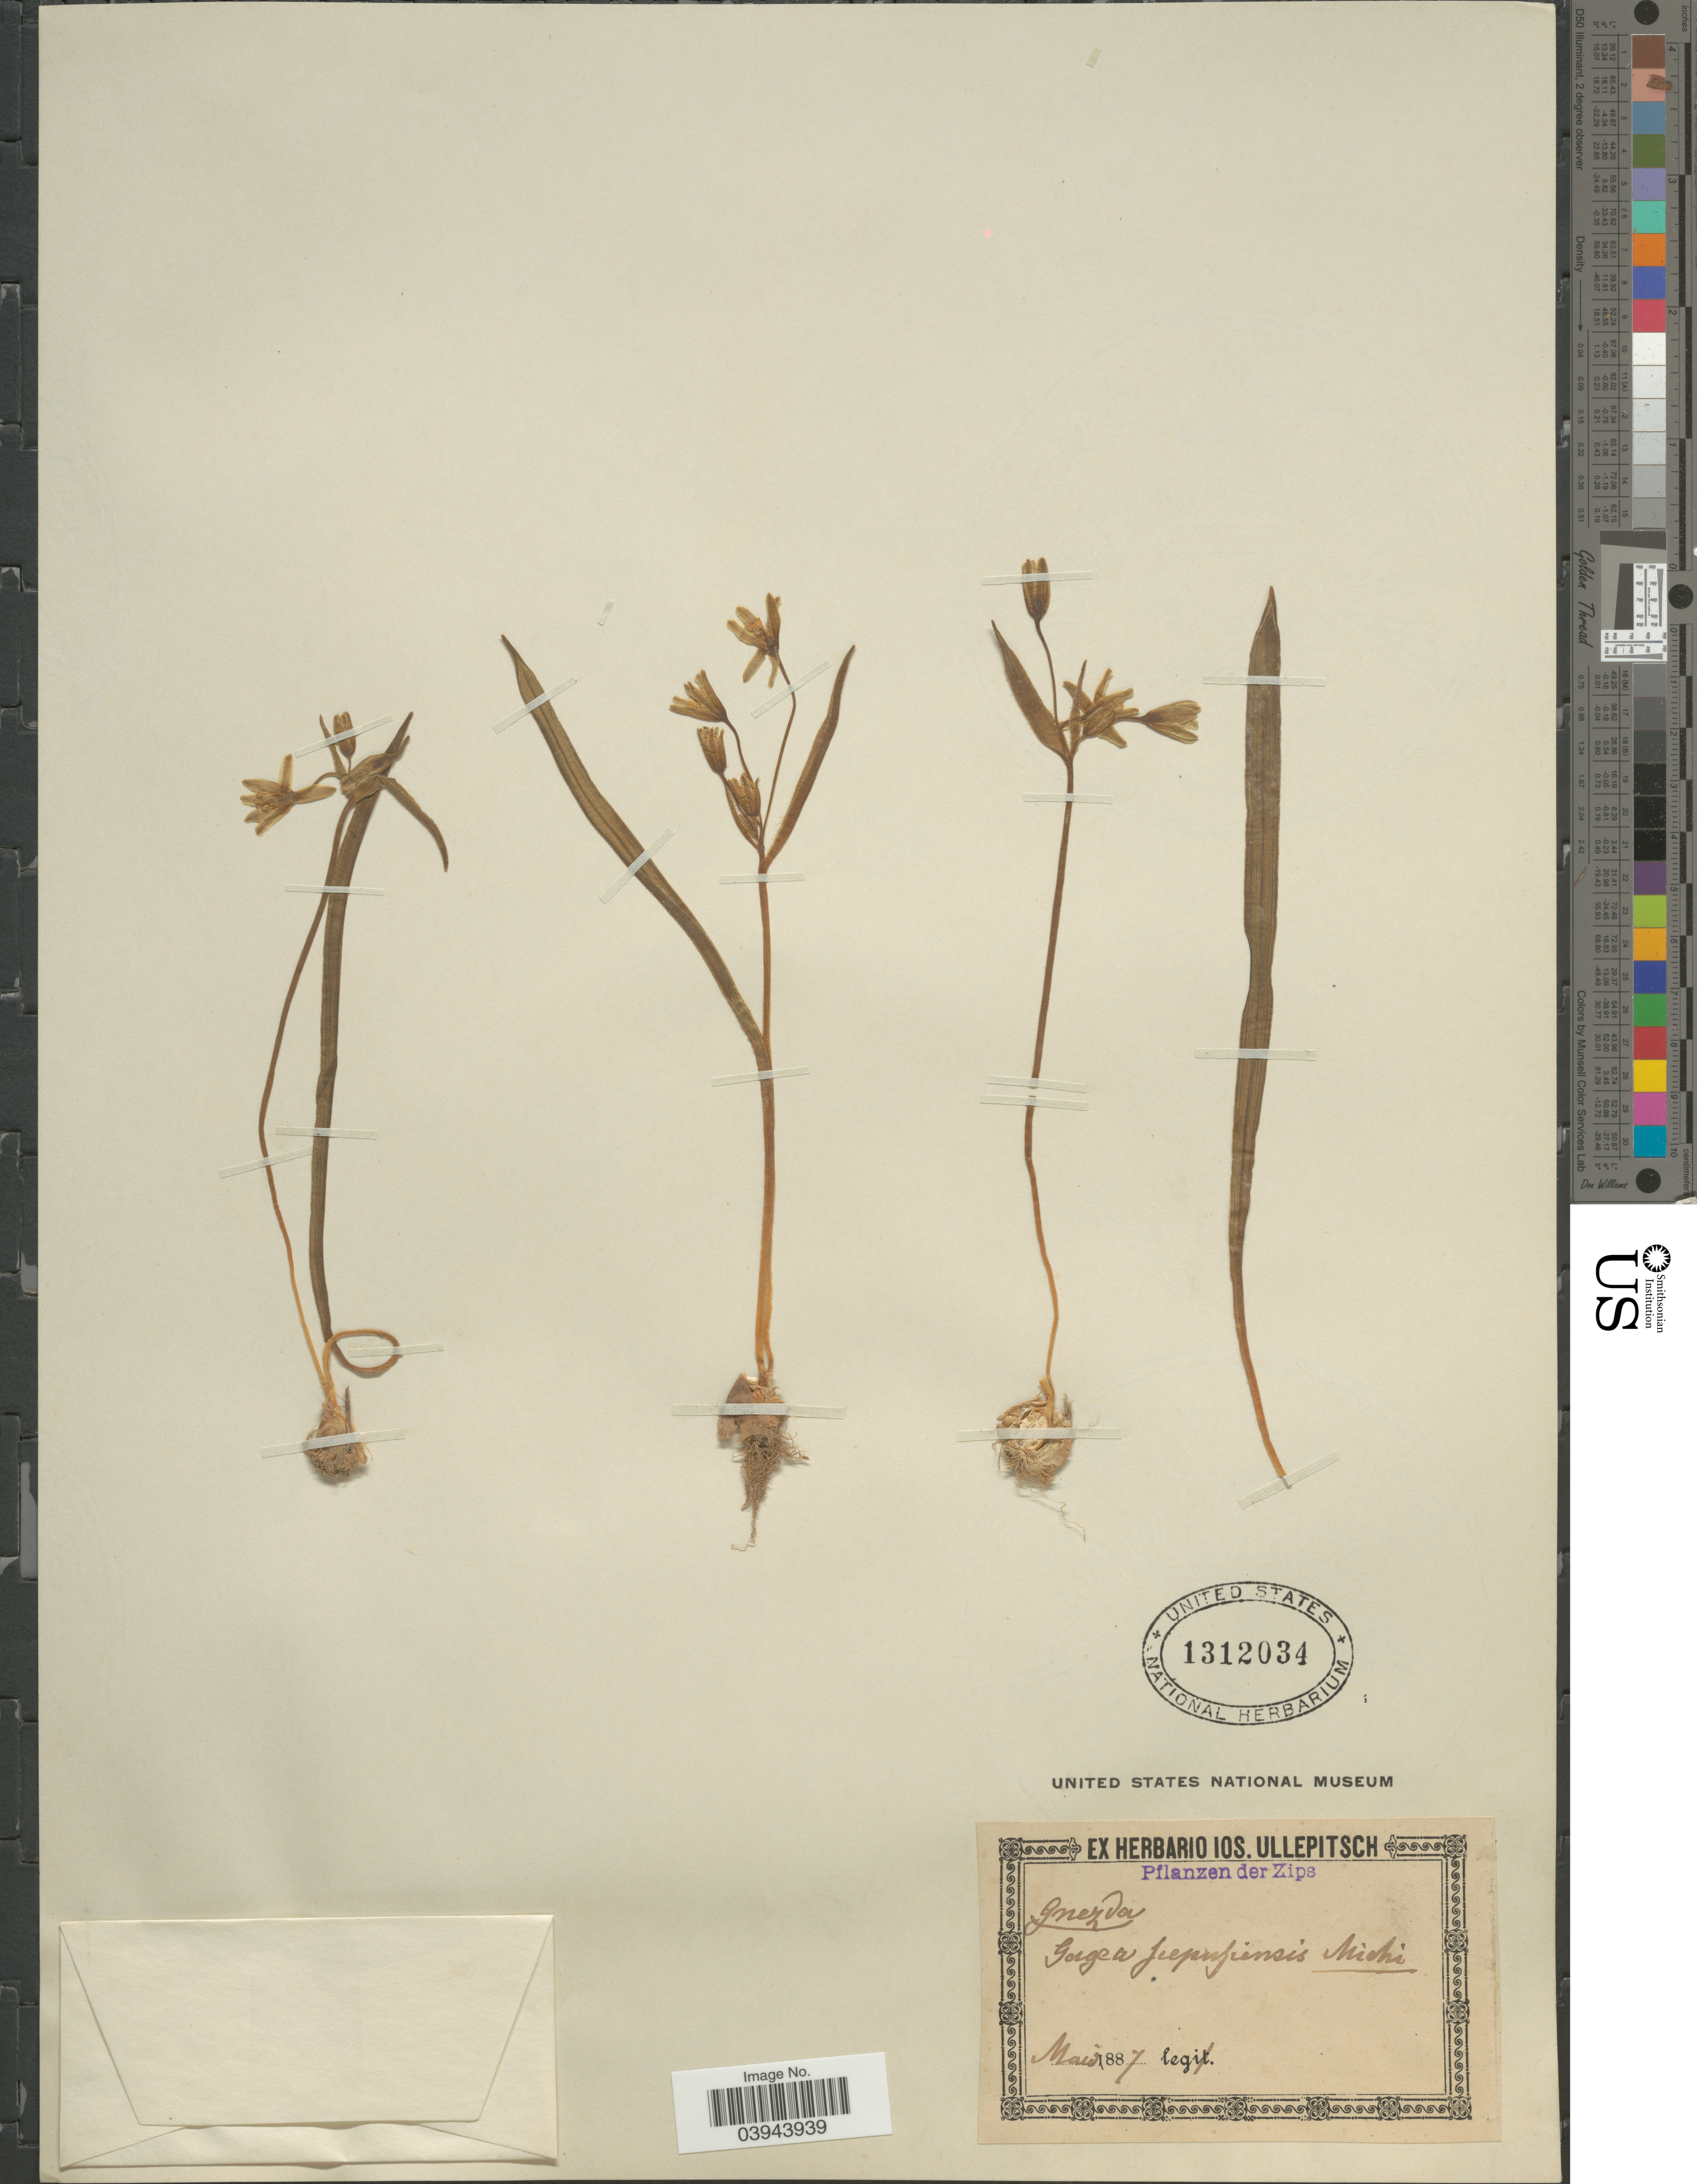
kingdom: Plantae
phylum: Tracheophyta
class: Liliopsida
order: Liliales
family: Liliaceae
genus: Gagea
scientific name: Gagea jiapoensis, ined.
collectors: Ex herb. IOS. Ullepitsch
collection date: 1887-05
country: Slovakia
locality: Zips.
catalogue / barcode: US 1312034